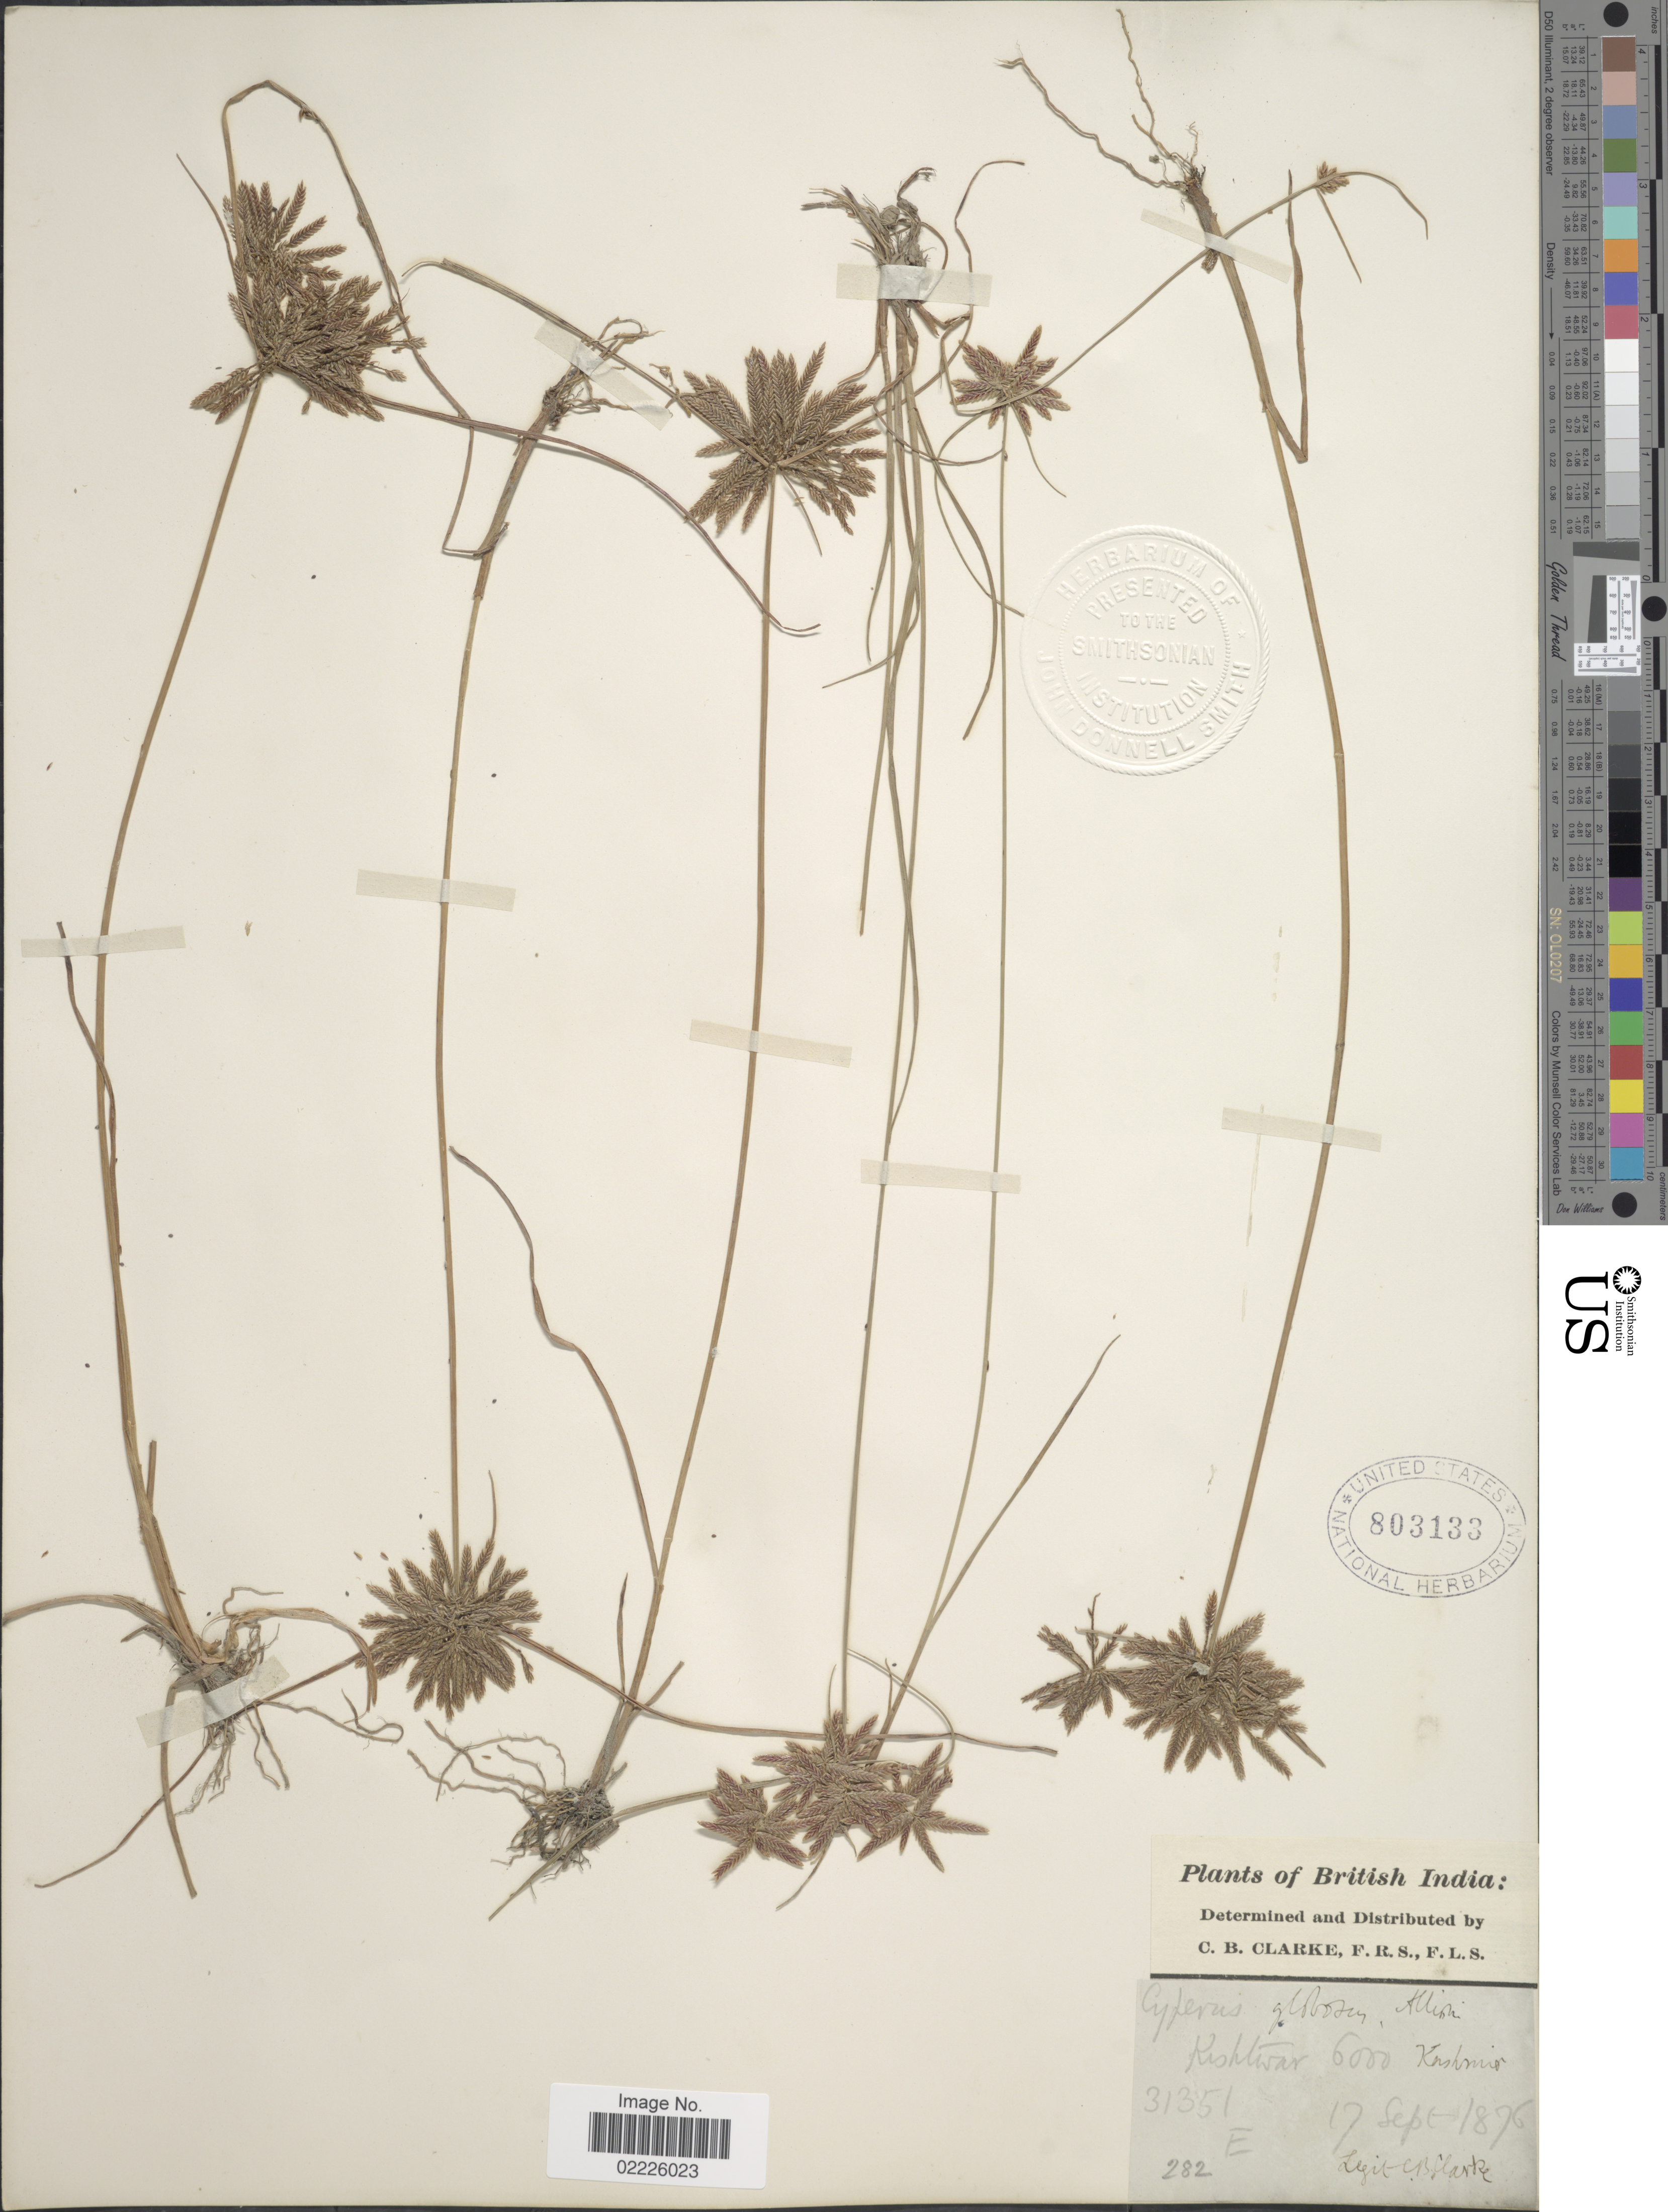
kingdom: Plantae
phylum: Tracheophyta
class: Liliopsida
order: Poales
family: Cyperaceae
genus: Cyperus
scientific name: Cyperus flavidus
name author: Retz.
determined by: Strong, Mark T., (BOT), Smithsonian Institution - National Museum of Natural History (UNITED STATES)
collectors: C. B. Clarke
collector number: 31351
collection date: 1876-09-17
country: India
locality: British India, Kashmir, Kishtwar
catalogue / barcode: US 803133